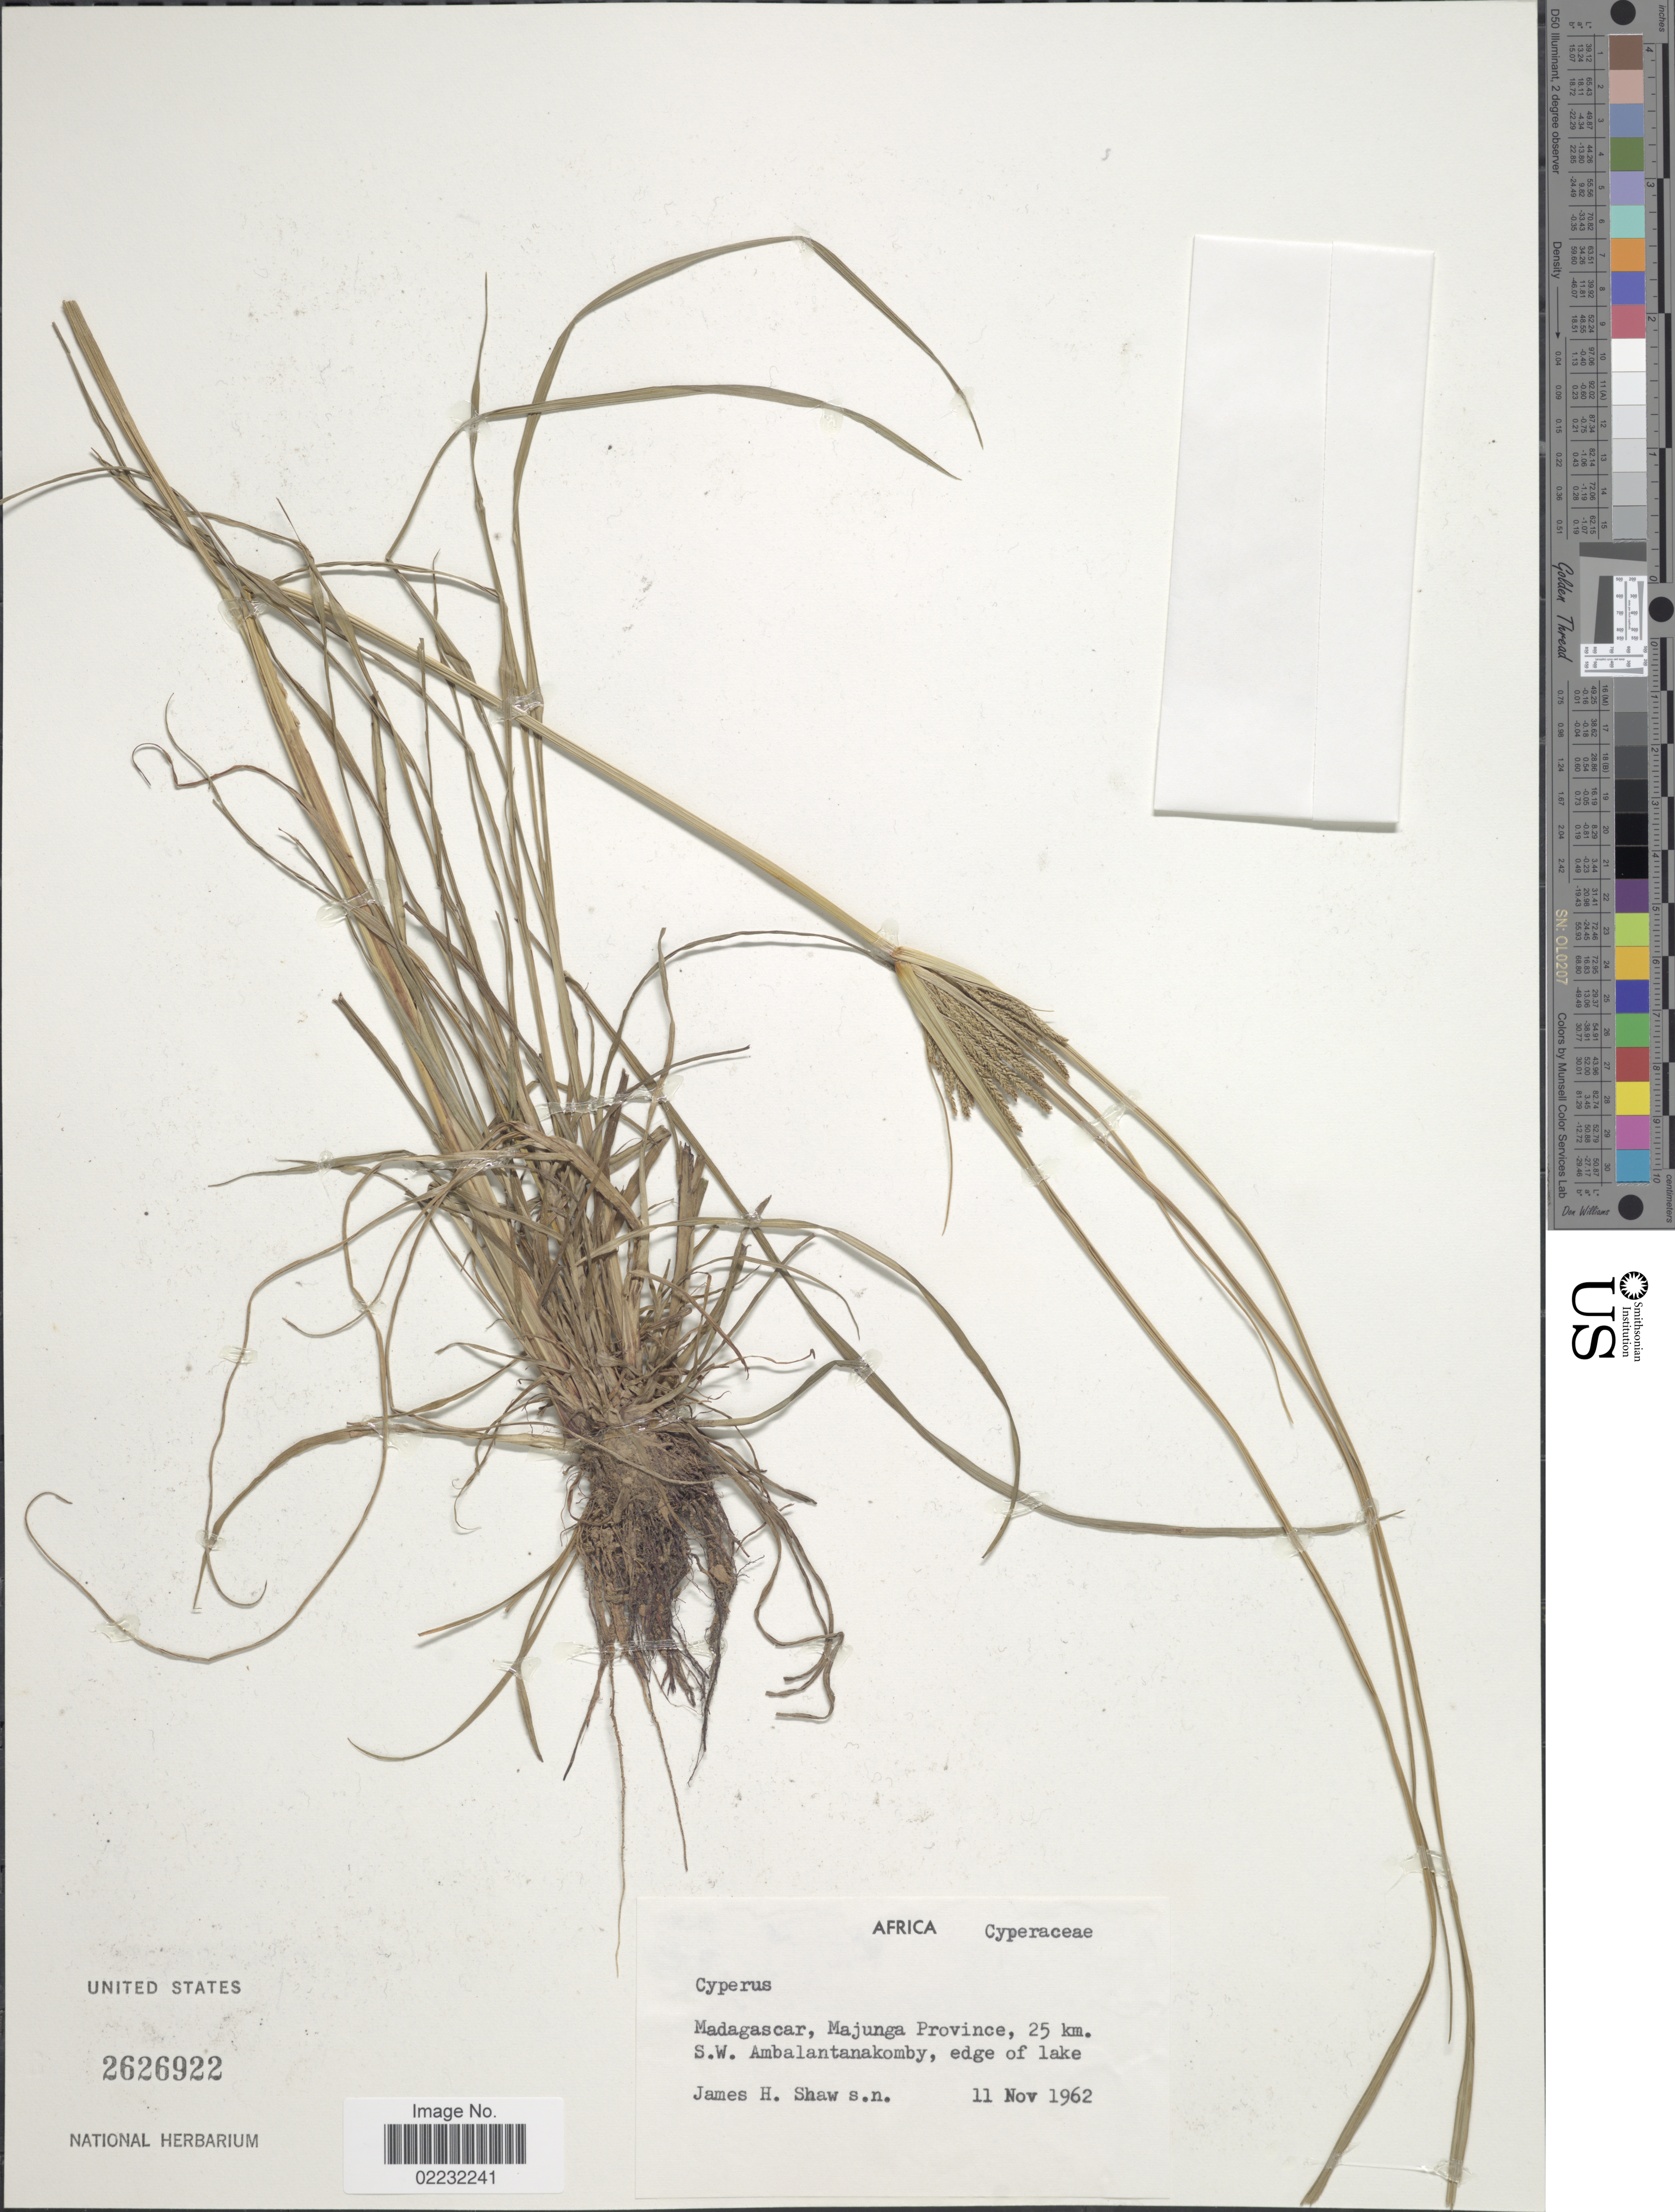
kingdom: Plantae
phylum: Tracheophyta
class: Liliopsida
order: Poales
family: Cyperaceae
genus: Cyperus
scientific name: Cyperus sp.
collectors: J. Shaw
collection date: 1962-11-11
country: Madagascar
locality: Majunga Province, 2 5km. S.W. Ambalantanakomby, edge of lake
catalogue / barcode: US 2626922